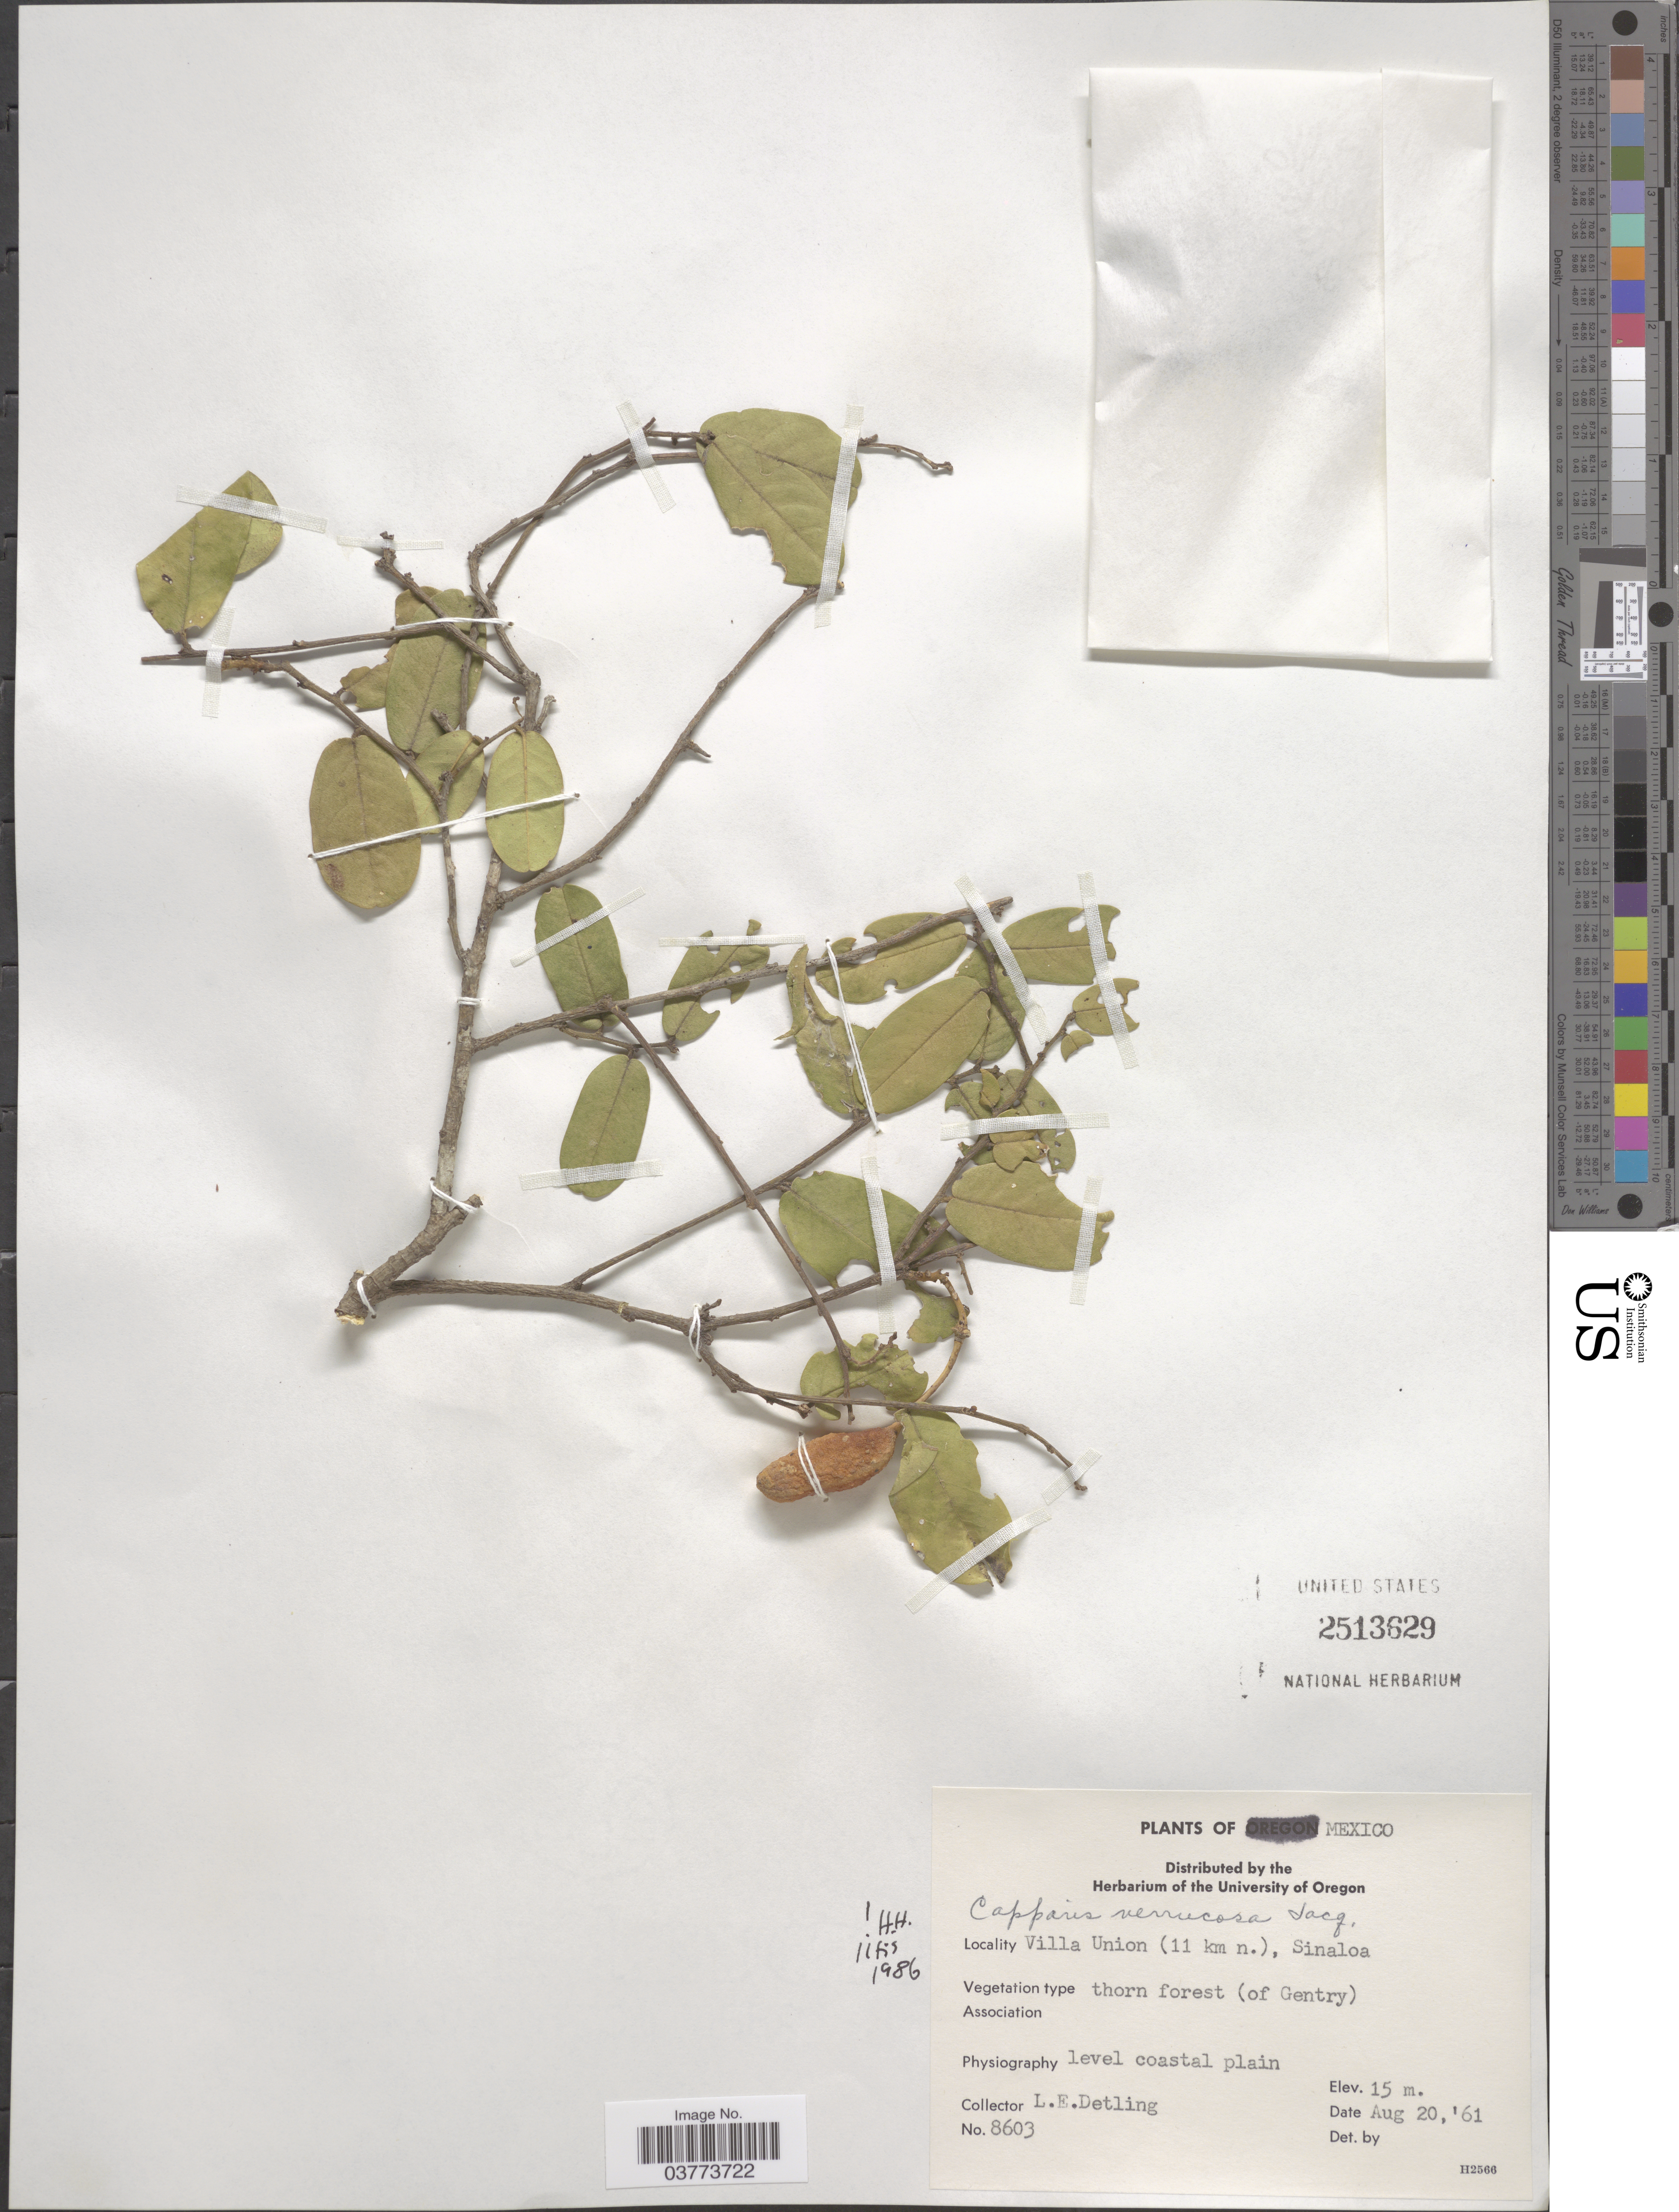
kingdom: Plantae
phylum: Tracheophyta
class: Magnoliopsida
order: Brassicales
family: Capparaceae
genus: Cynophalla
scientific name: Cynophalla verrucosa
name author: (Jacq.) J. Presl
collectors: L. E. Detling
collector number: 8603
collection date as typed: Transcribed d/m/y: 20/8/61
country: Mexico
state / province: Sinaloa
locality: Villa Union (11 km n.).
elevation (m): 15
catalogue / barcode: US 2513629